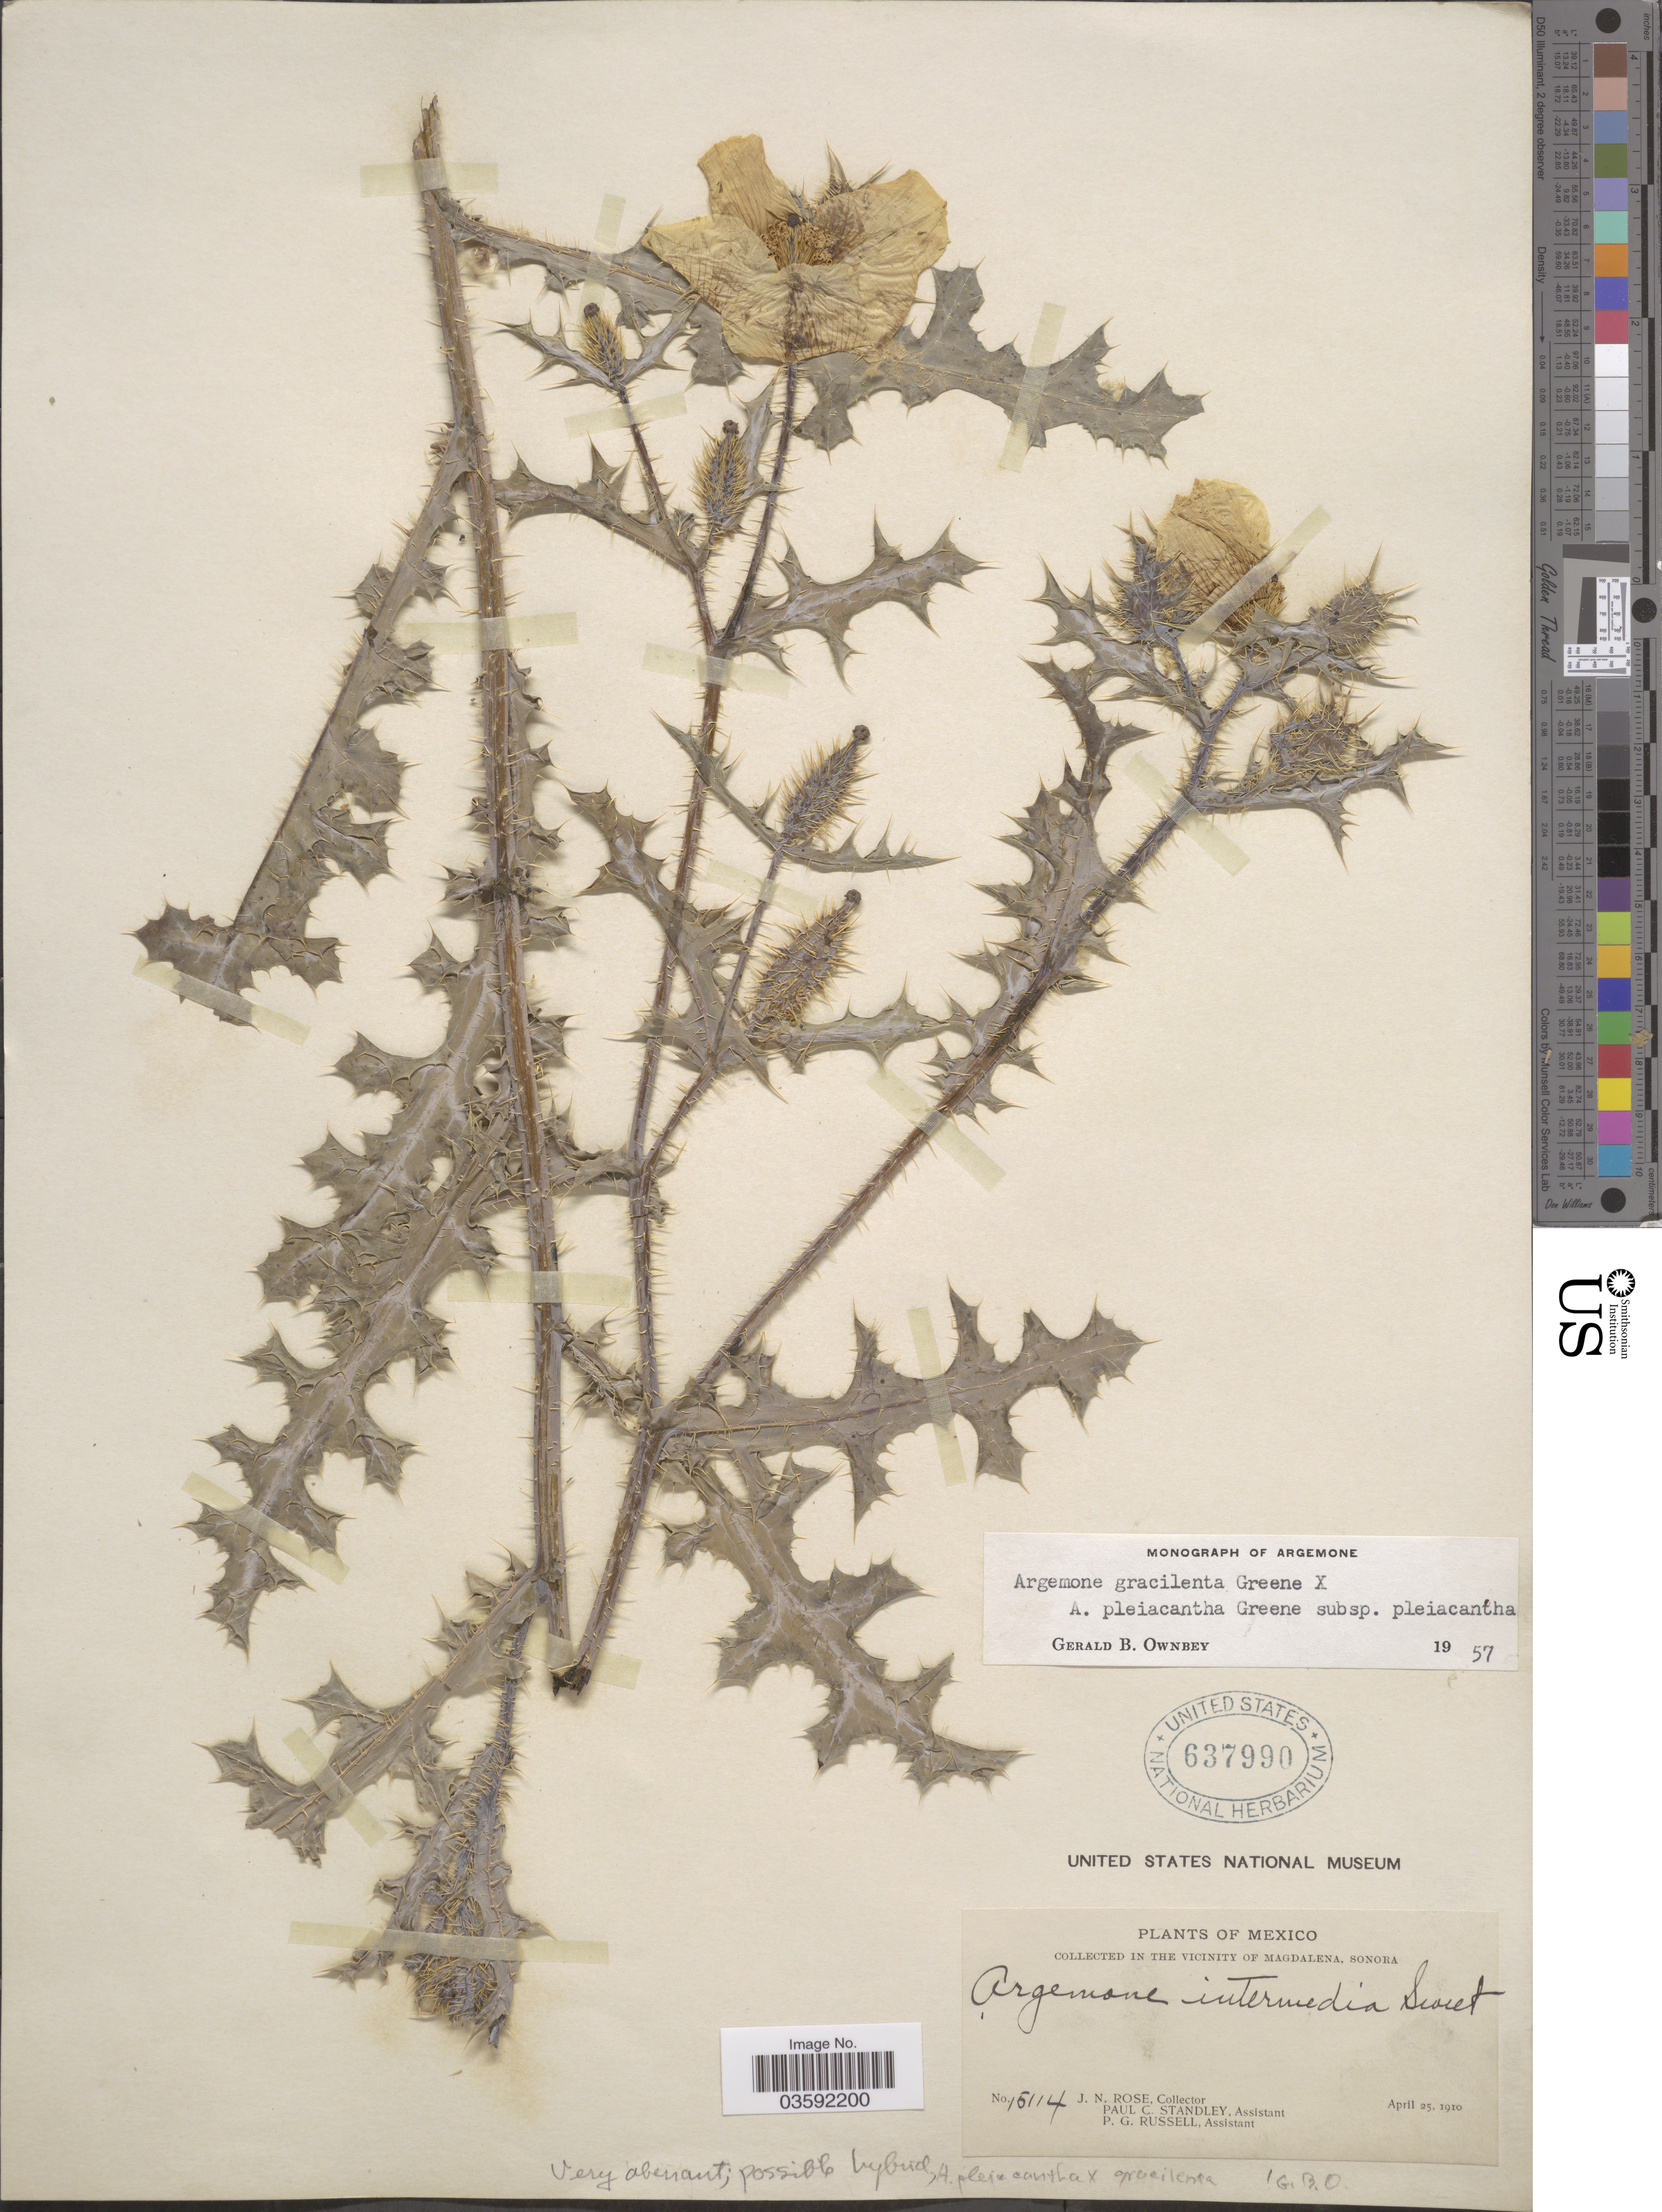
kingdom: Plantae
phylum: Tracheophyta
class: Magnoliopsida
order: Ranunculales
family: Papaveraceae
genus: Argemone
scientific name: Argemone gracilenta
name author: Greene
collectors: J. N. Rose, P. C. Standley & P. G. Russell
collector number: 15114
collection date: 1910-04-25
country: Mexico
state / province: Sonora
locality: In the vicinity of Magdalena.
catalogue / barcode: US 637990